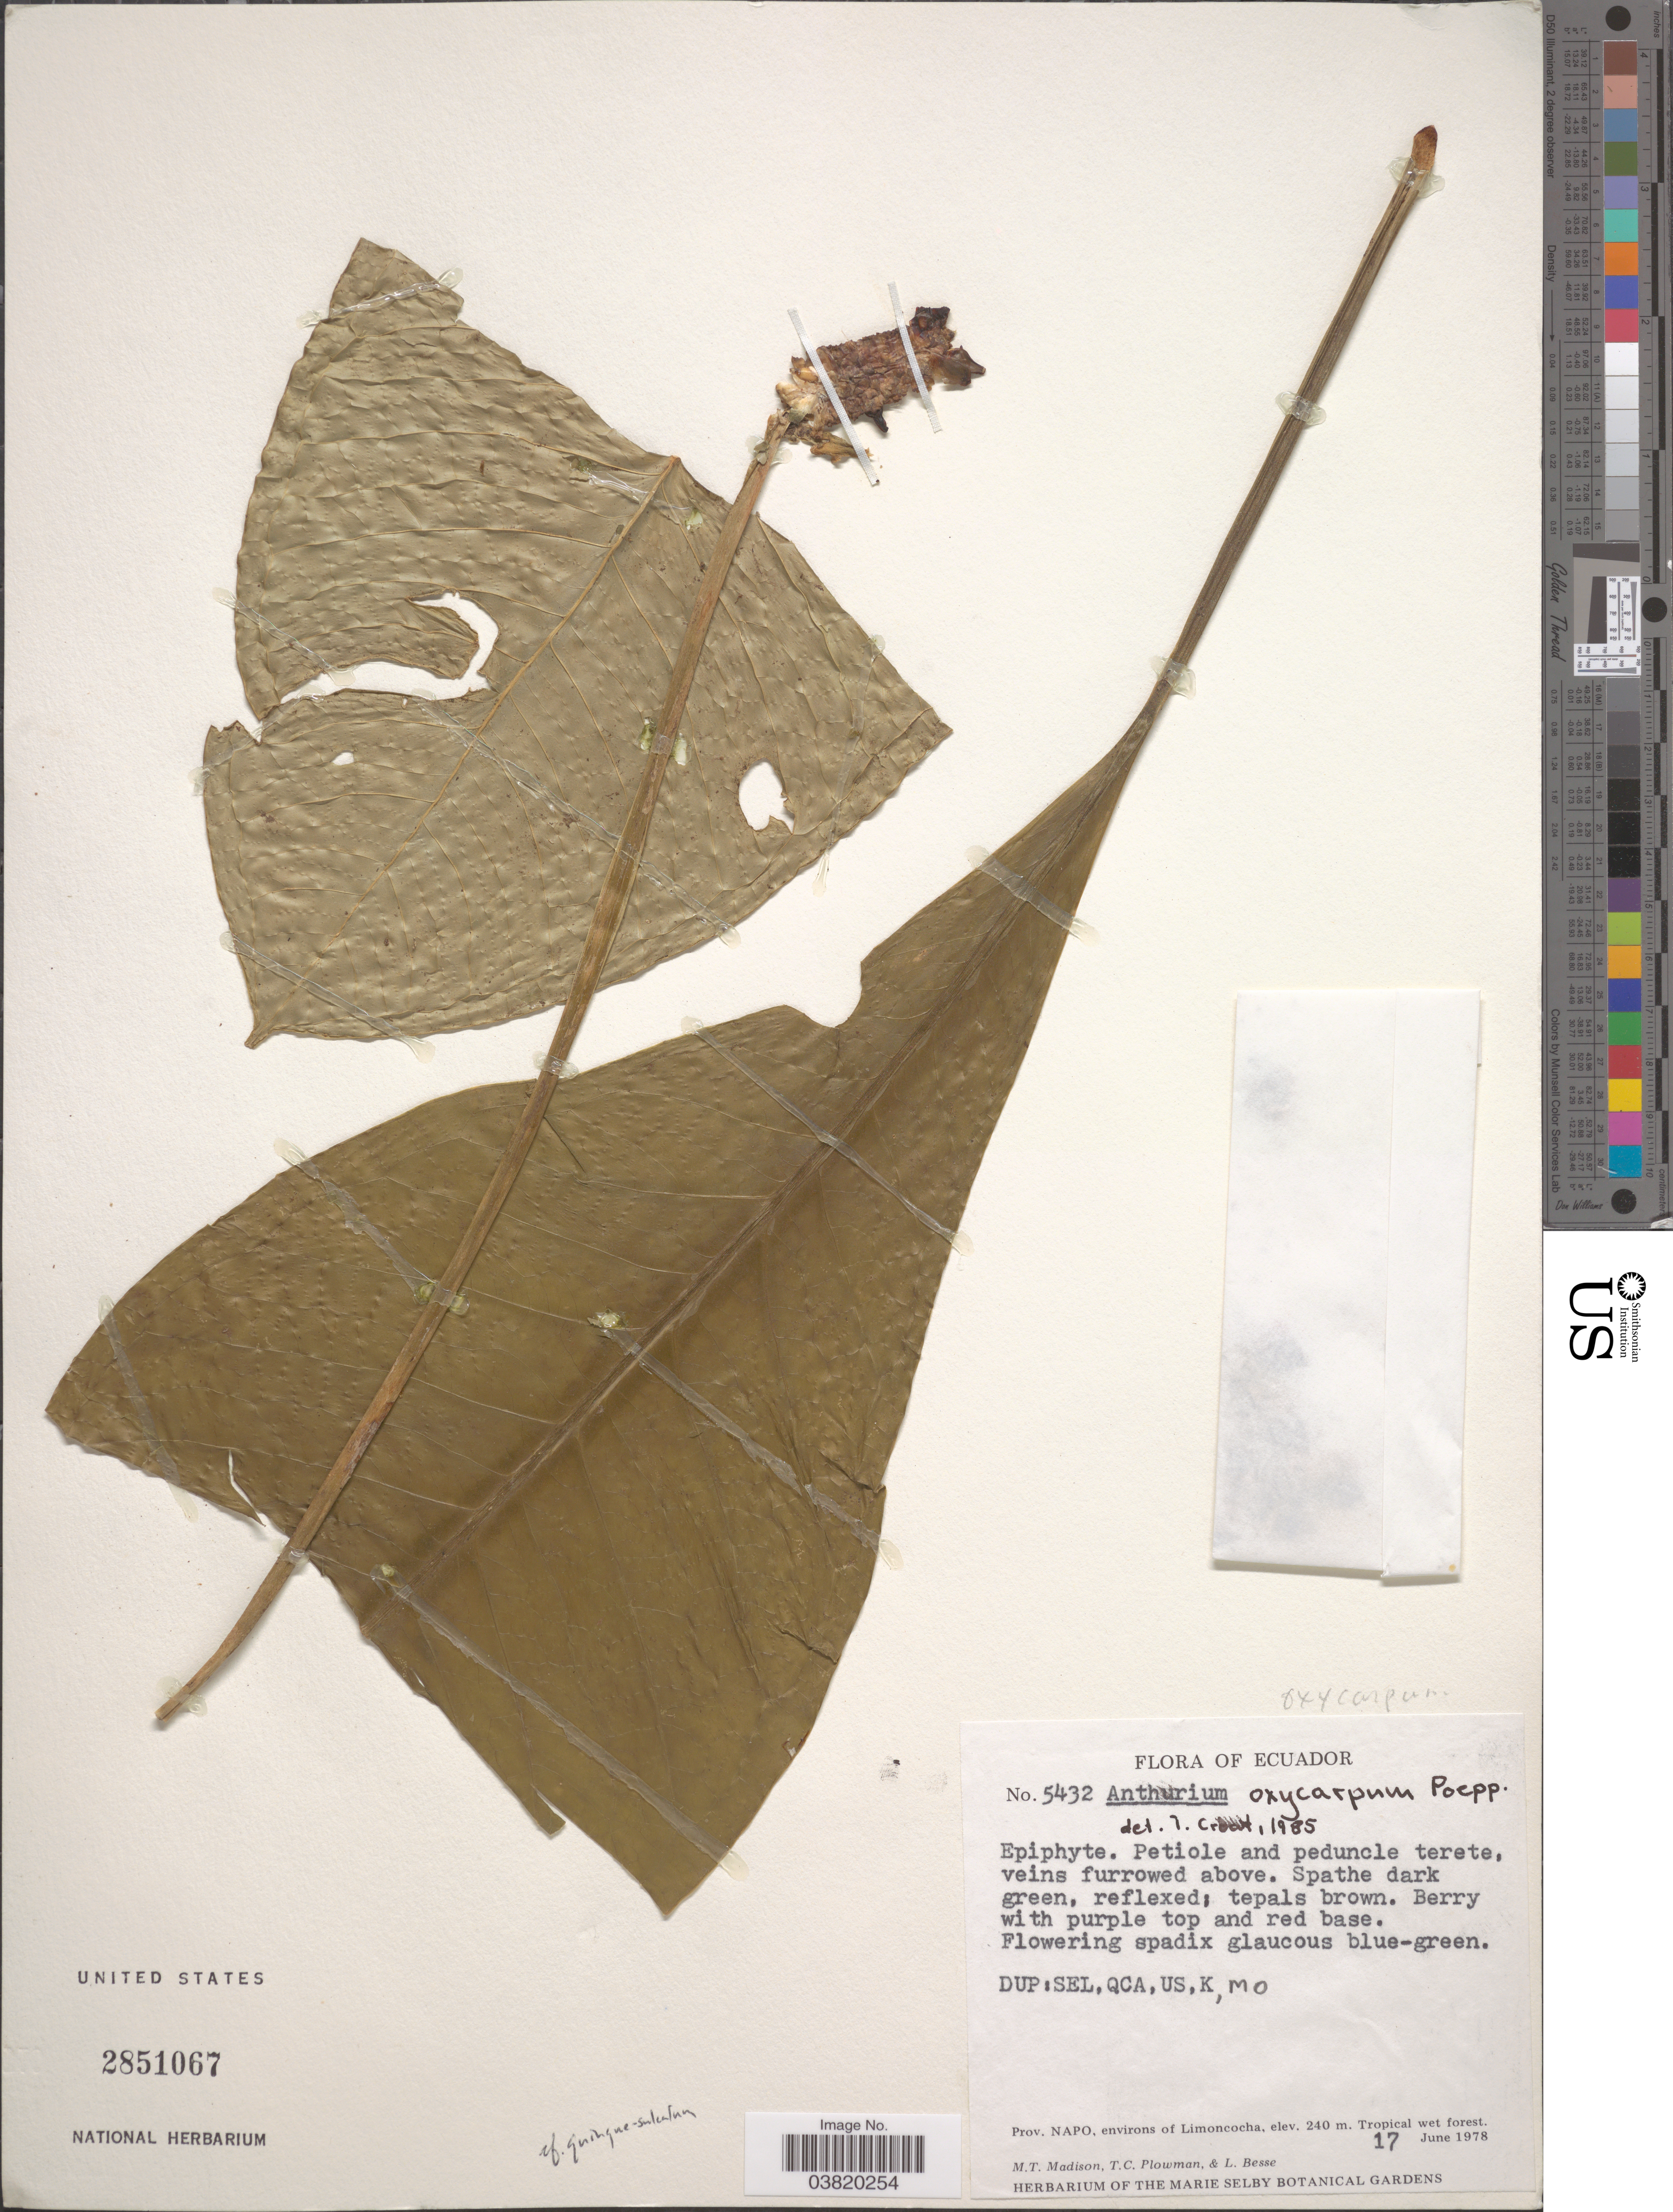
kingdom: Plantae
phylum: Tracheophyta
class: Liliopsida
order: Alismatales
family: Araceae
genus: Anthurium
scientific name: Anthurium oxycarpum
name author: Poepp.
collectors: M. T. Madison, T. Plowman & L. Besse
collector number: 5432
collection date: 1978-06-17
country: Ecuador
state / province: Napo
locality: Environs of Limoncocha.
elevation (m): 240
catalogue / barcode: US 2851067